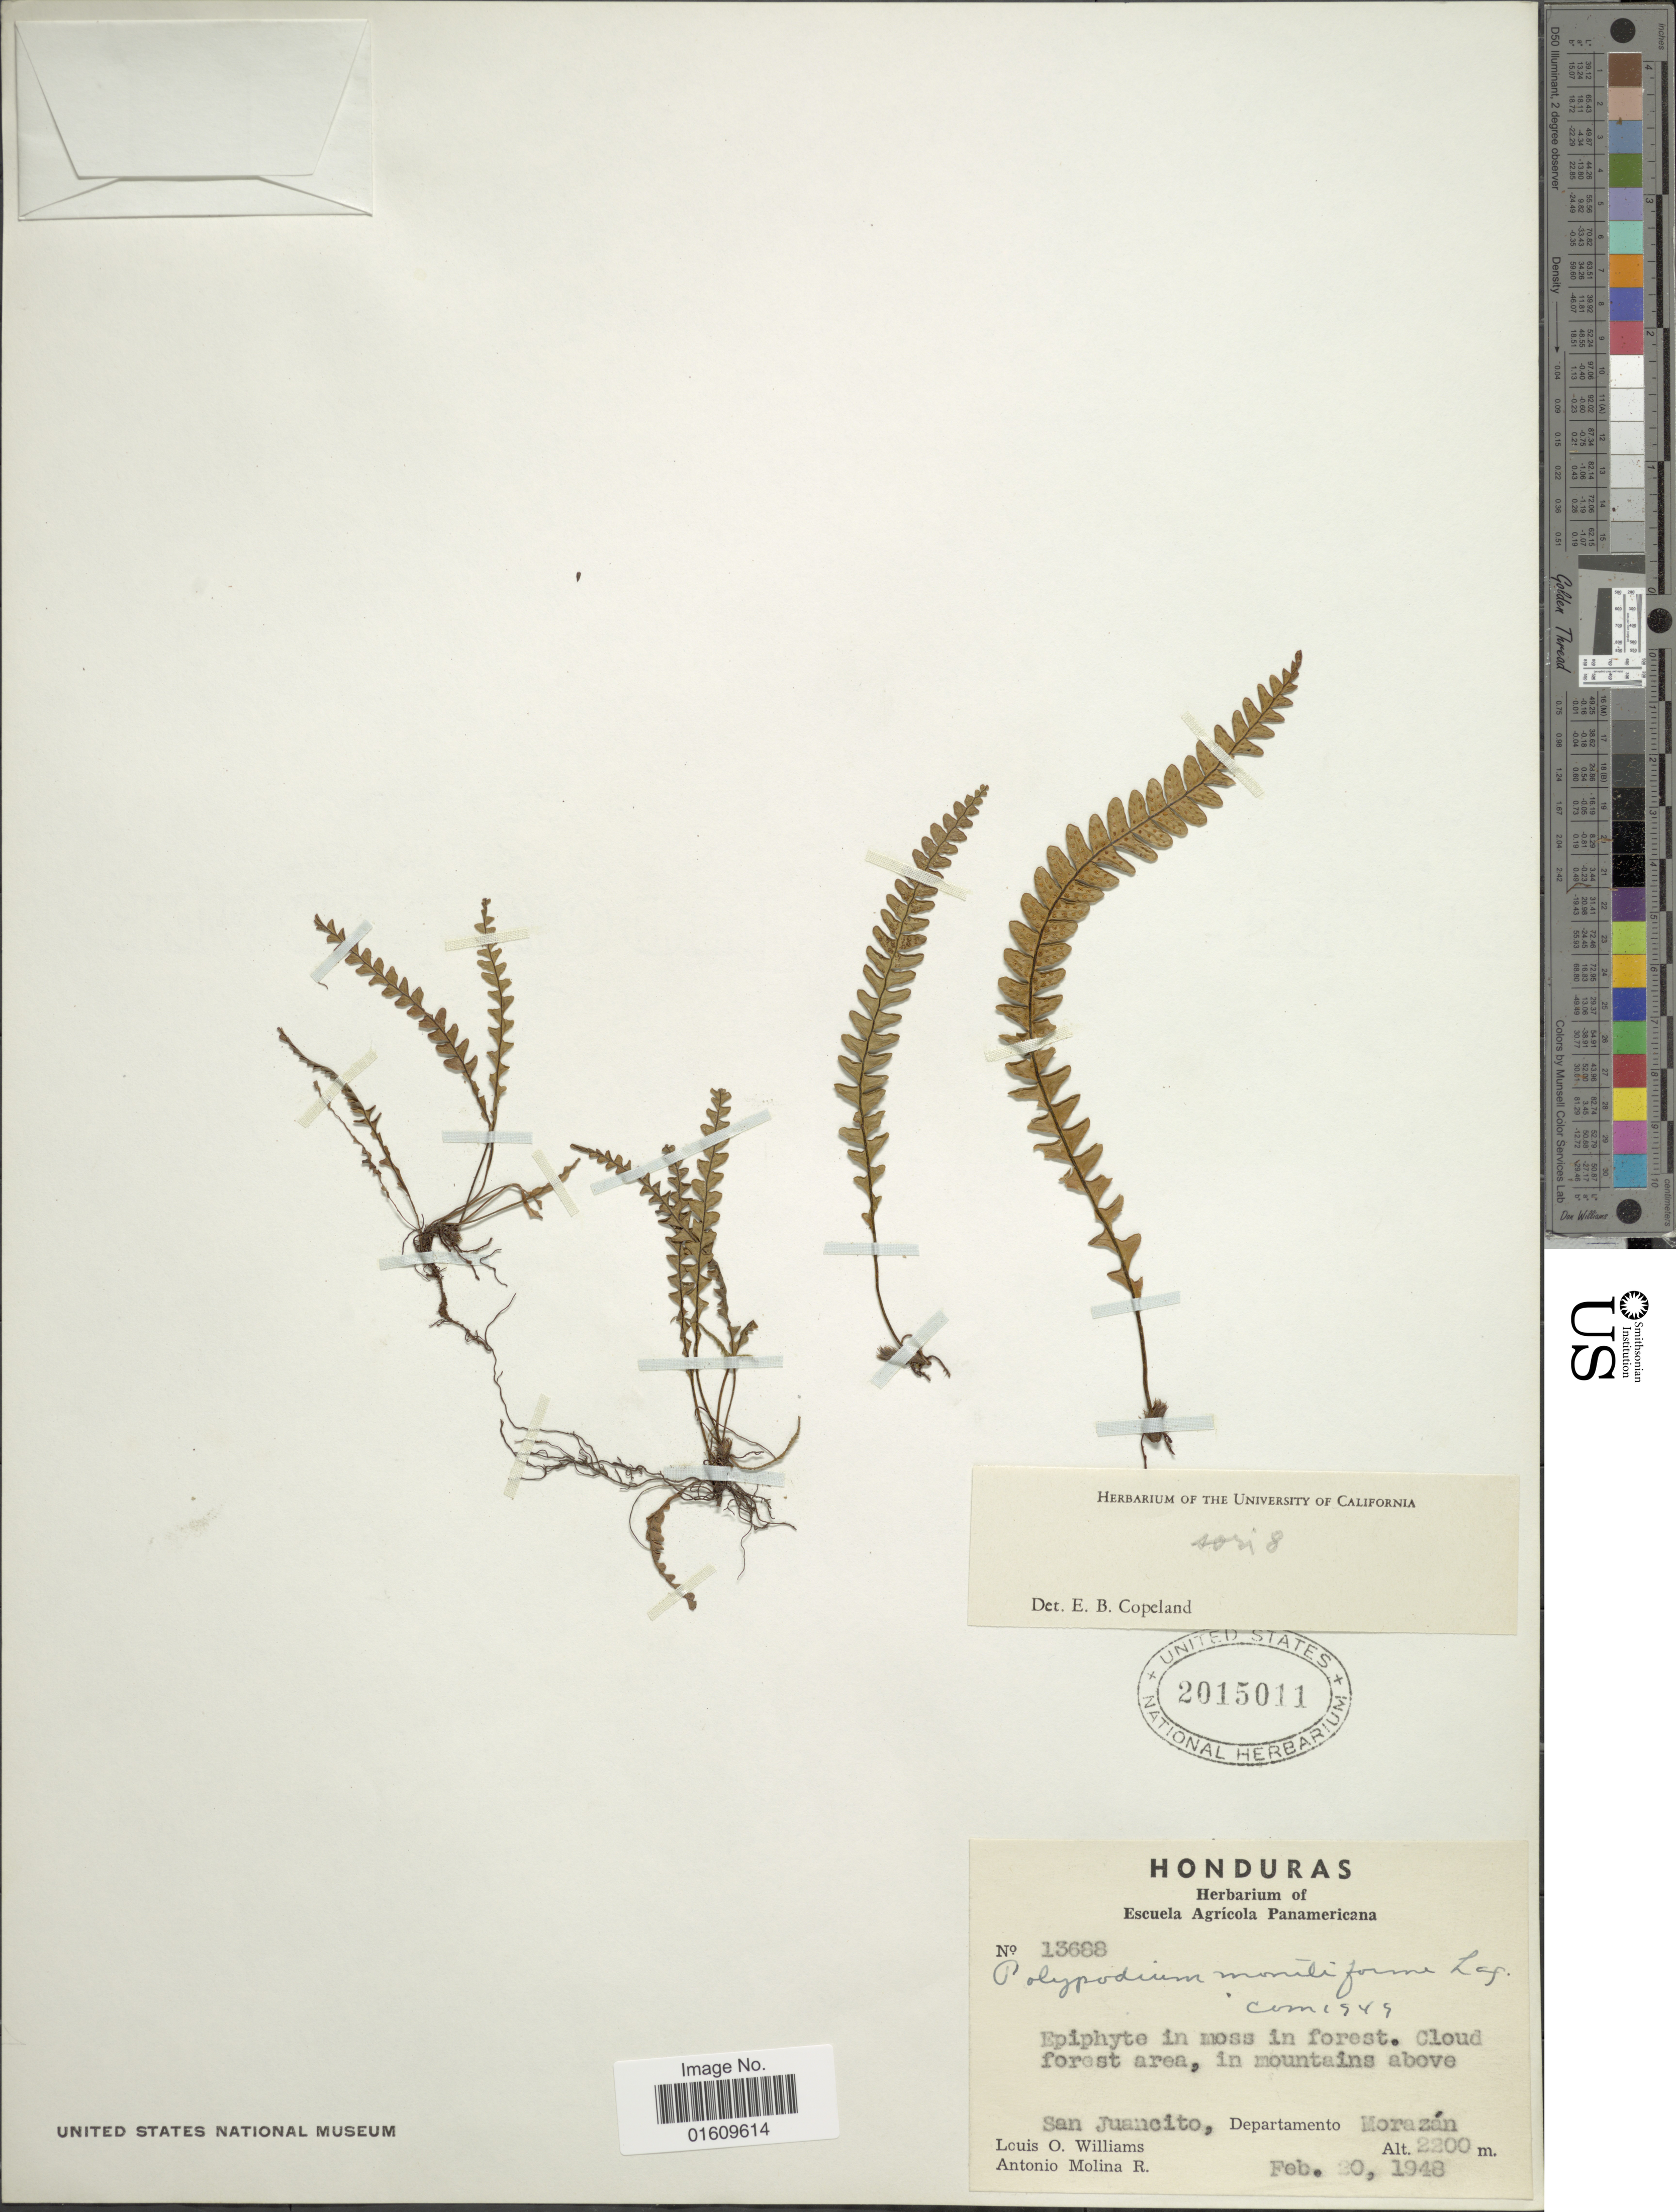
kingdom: Plantae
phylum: Tracheophyta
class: Polypodiopsida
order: Polypodiales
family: Polypodiaceae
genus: Melpomene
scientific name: Melpomene moniliformis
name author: (Lag. ex Sw.) A.R. Sm. & R.C. Moran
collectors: L. O. Williams & A. Molina R.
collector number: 13688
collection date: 1948-02-20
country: Honduras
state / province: Fco. Morazán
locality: Cloud forest area, in mountains above San Juancito, Departamento Morazan.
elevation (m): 2200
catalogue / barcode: US 2015011